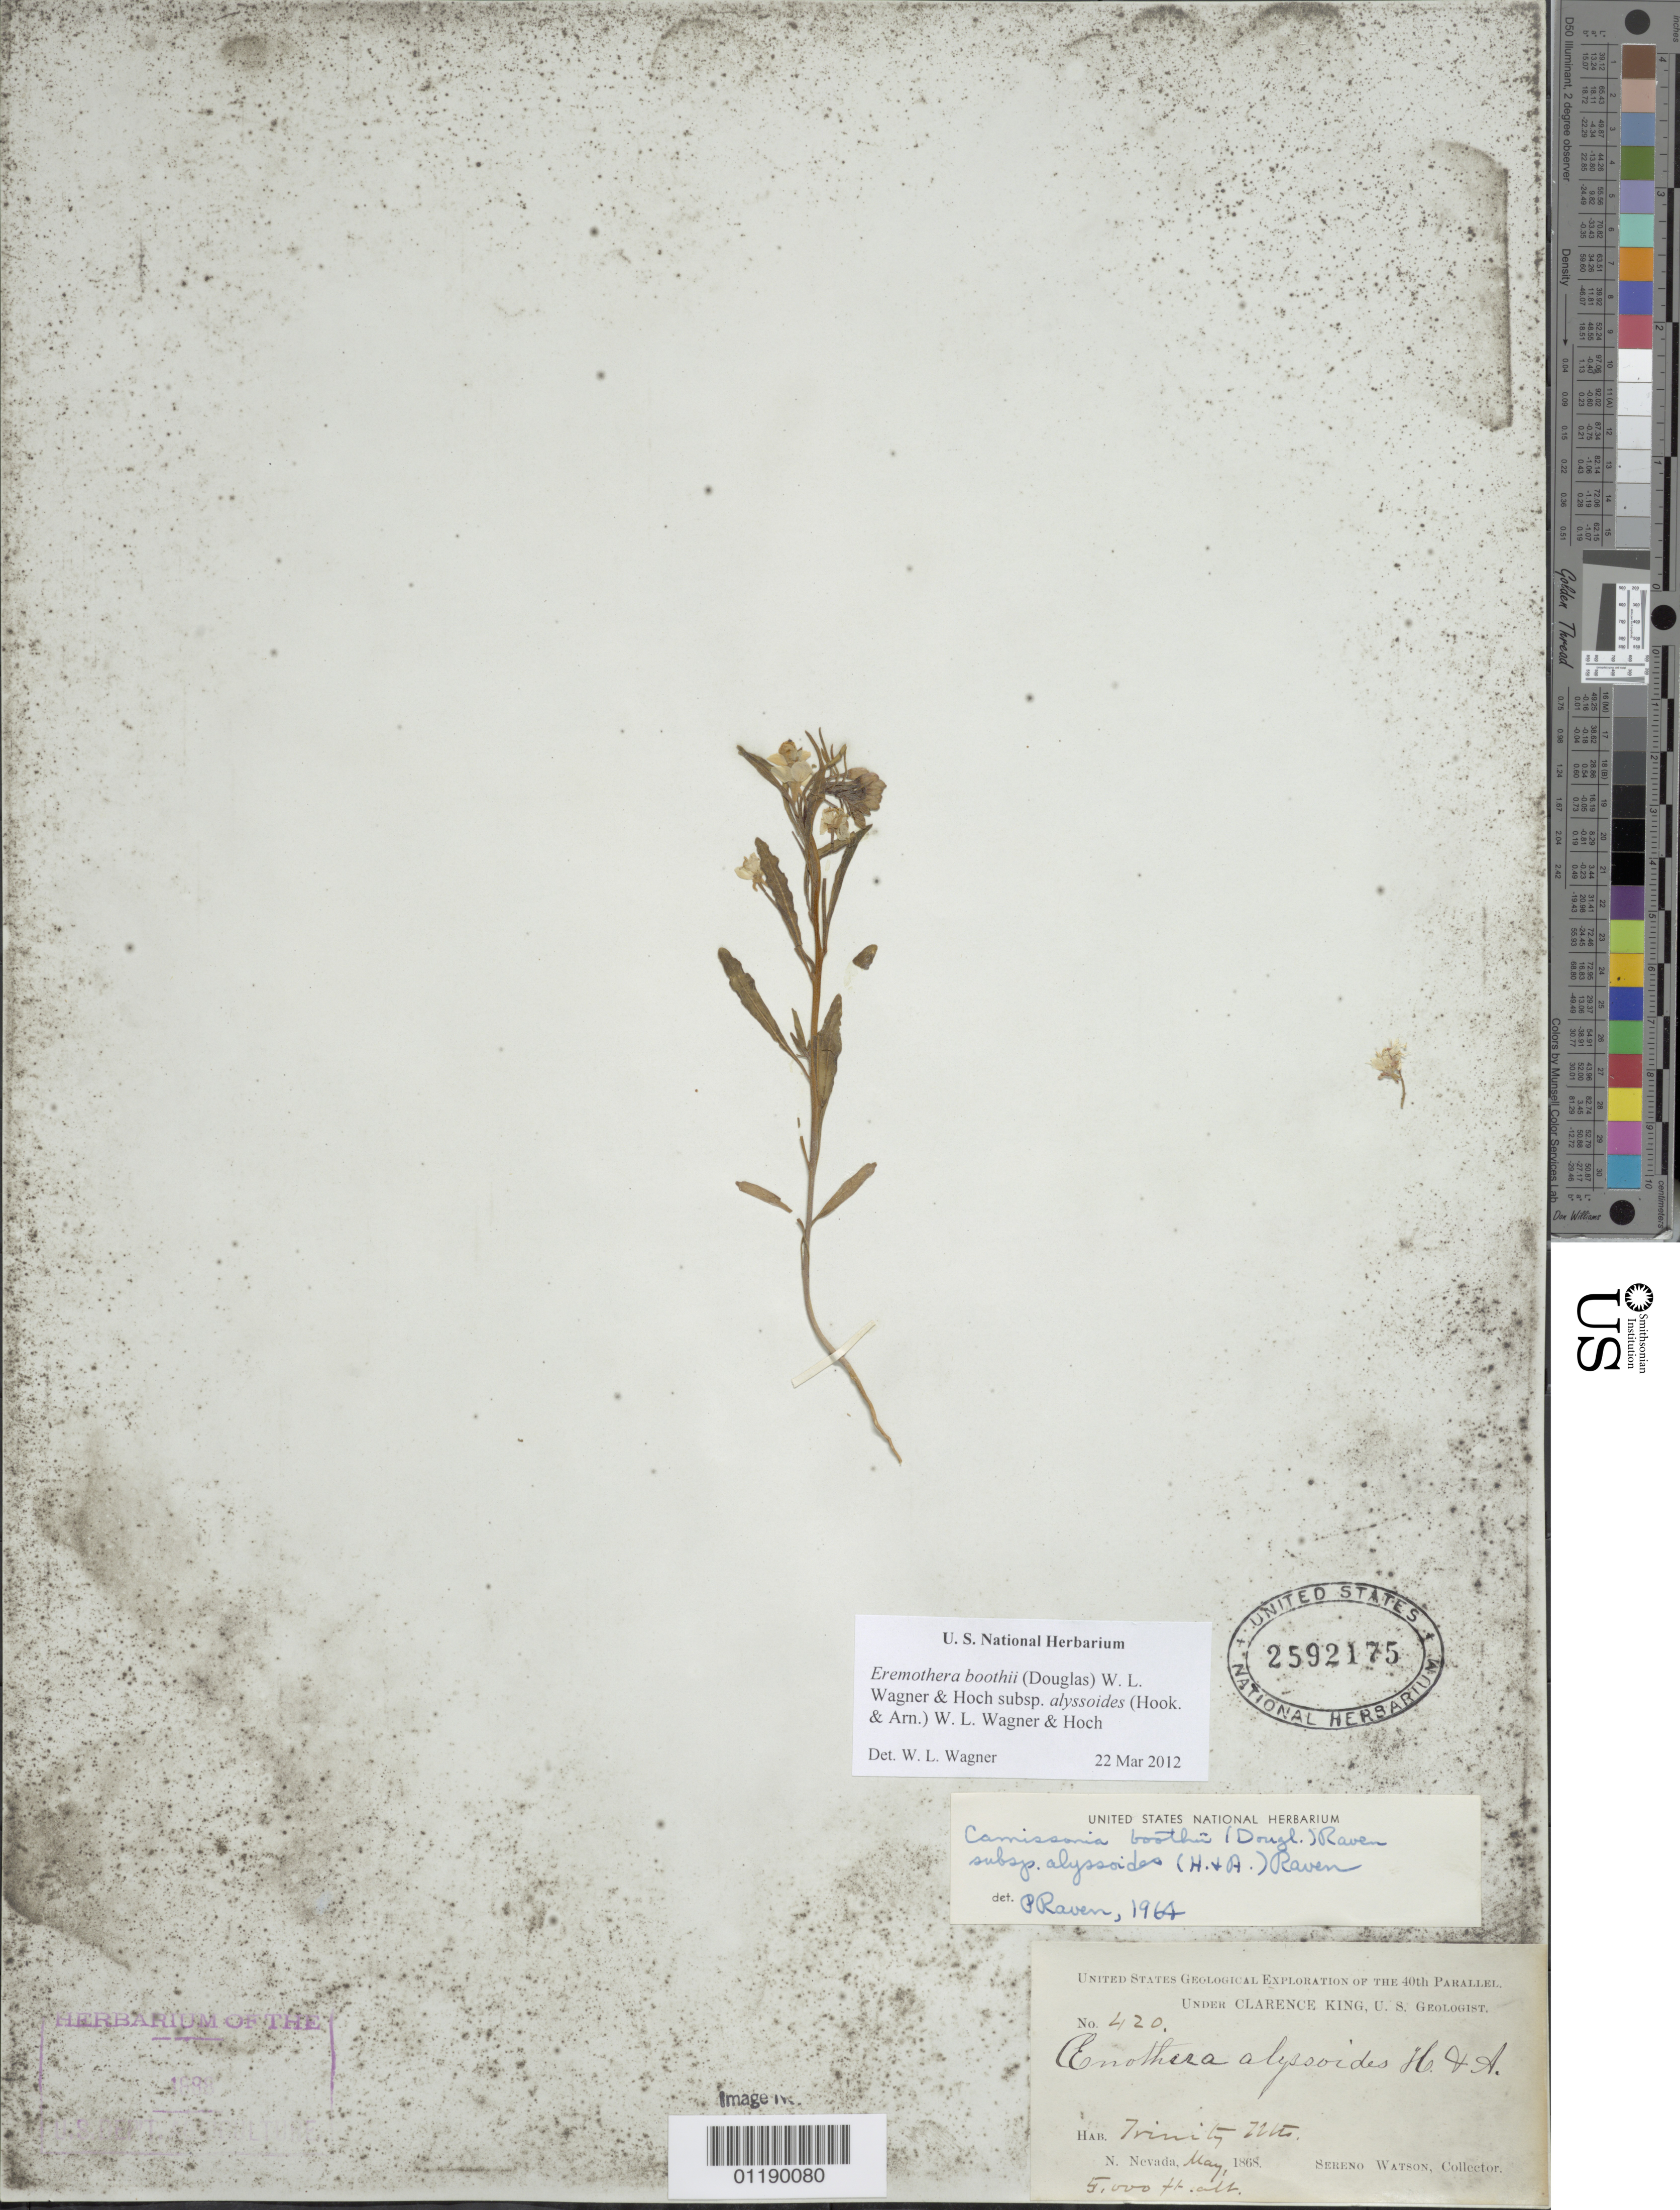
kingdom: Plantae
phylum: Tracheophyta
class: Magnoliopsida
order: Myrtales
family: Onagraceae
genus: Eremothera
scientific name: Eremothera boothii subsp. alyssoides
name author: (Hook. & Arn.) W.L. Wagner & Hoch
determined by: Wagner, W. L., (BOT), Smithsonian Institution - National Museum of Natural History (UNITED STATES)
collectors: S. Watson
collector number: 420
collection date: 1868-05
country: United States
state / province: nevada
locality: Trinity Mts.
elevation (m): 1524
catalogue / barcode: US 2592175